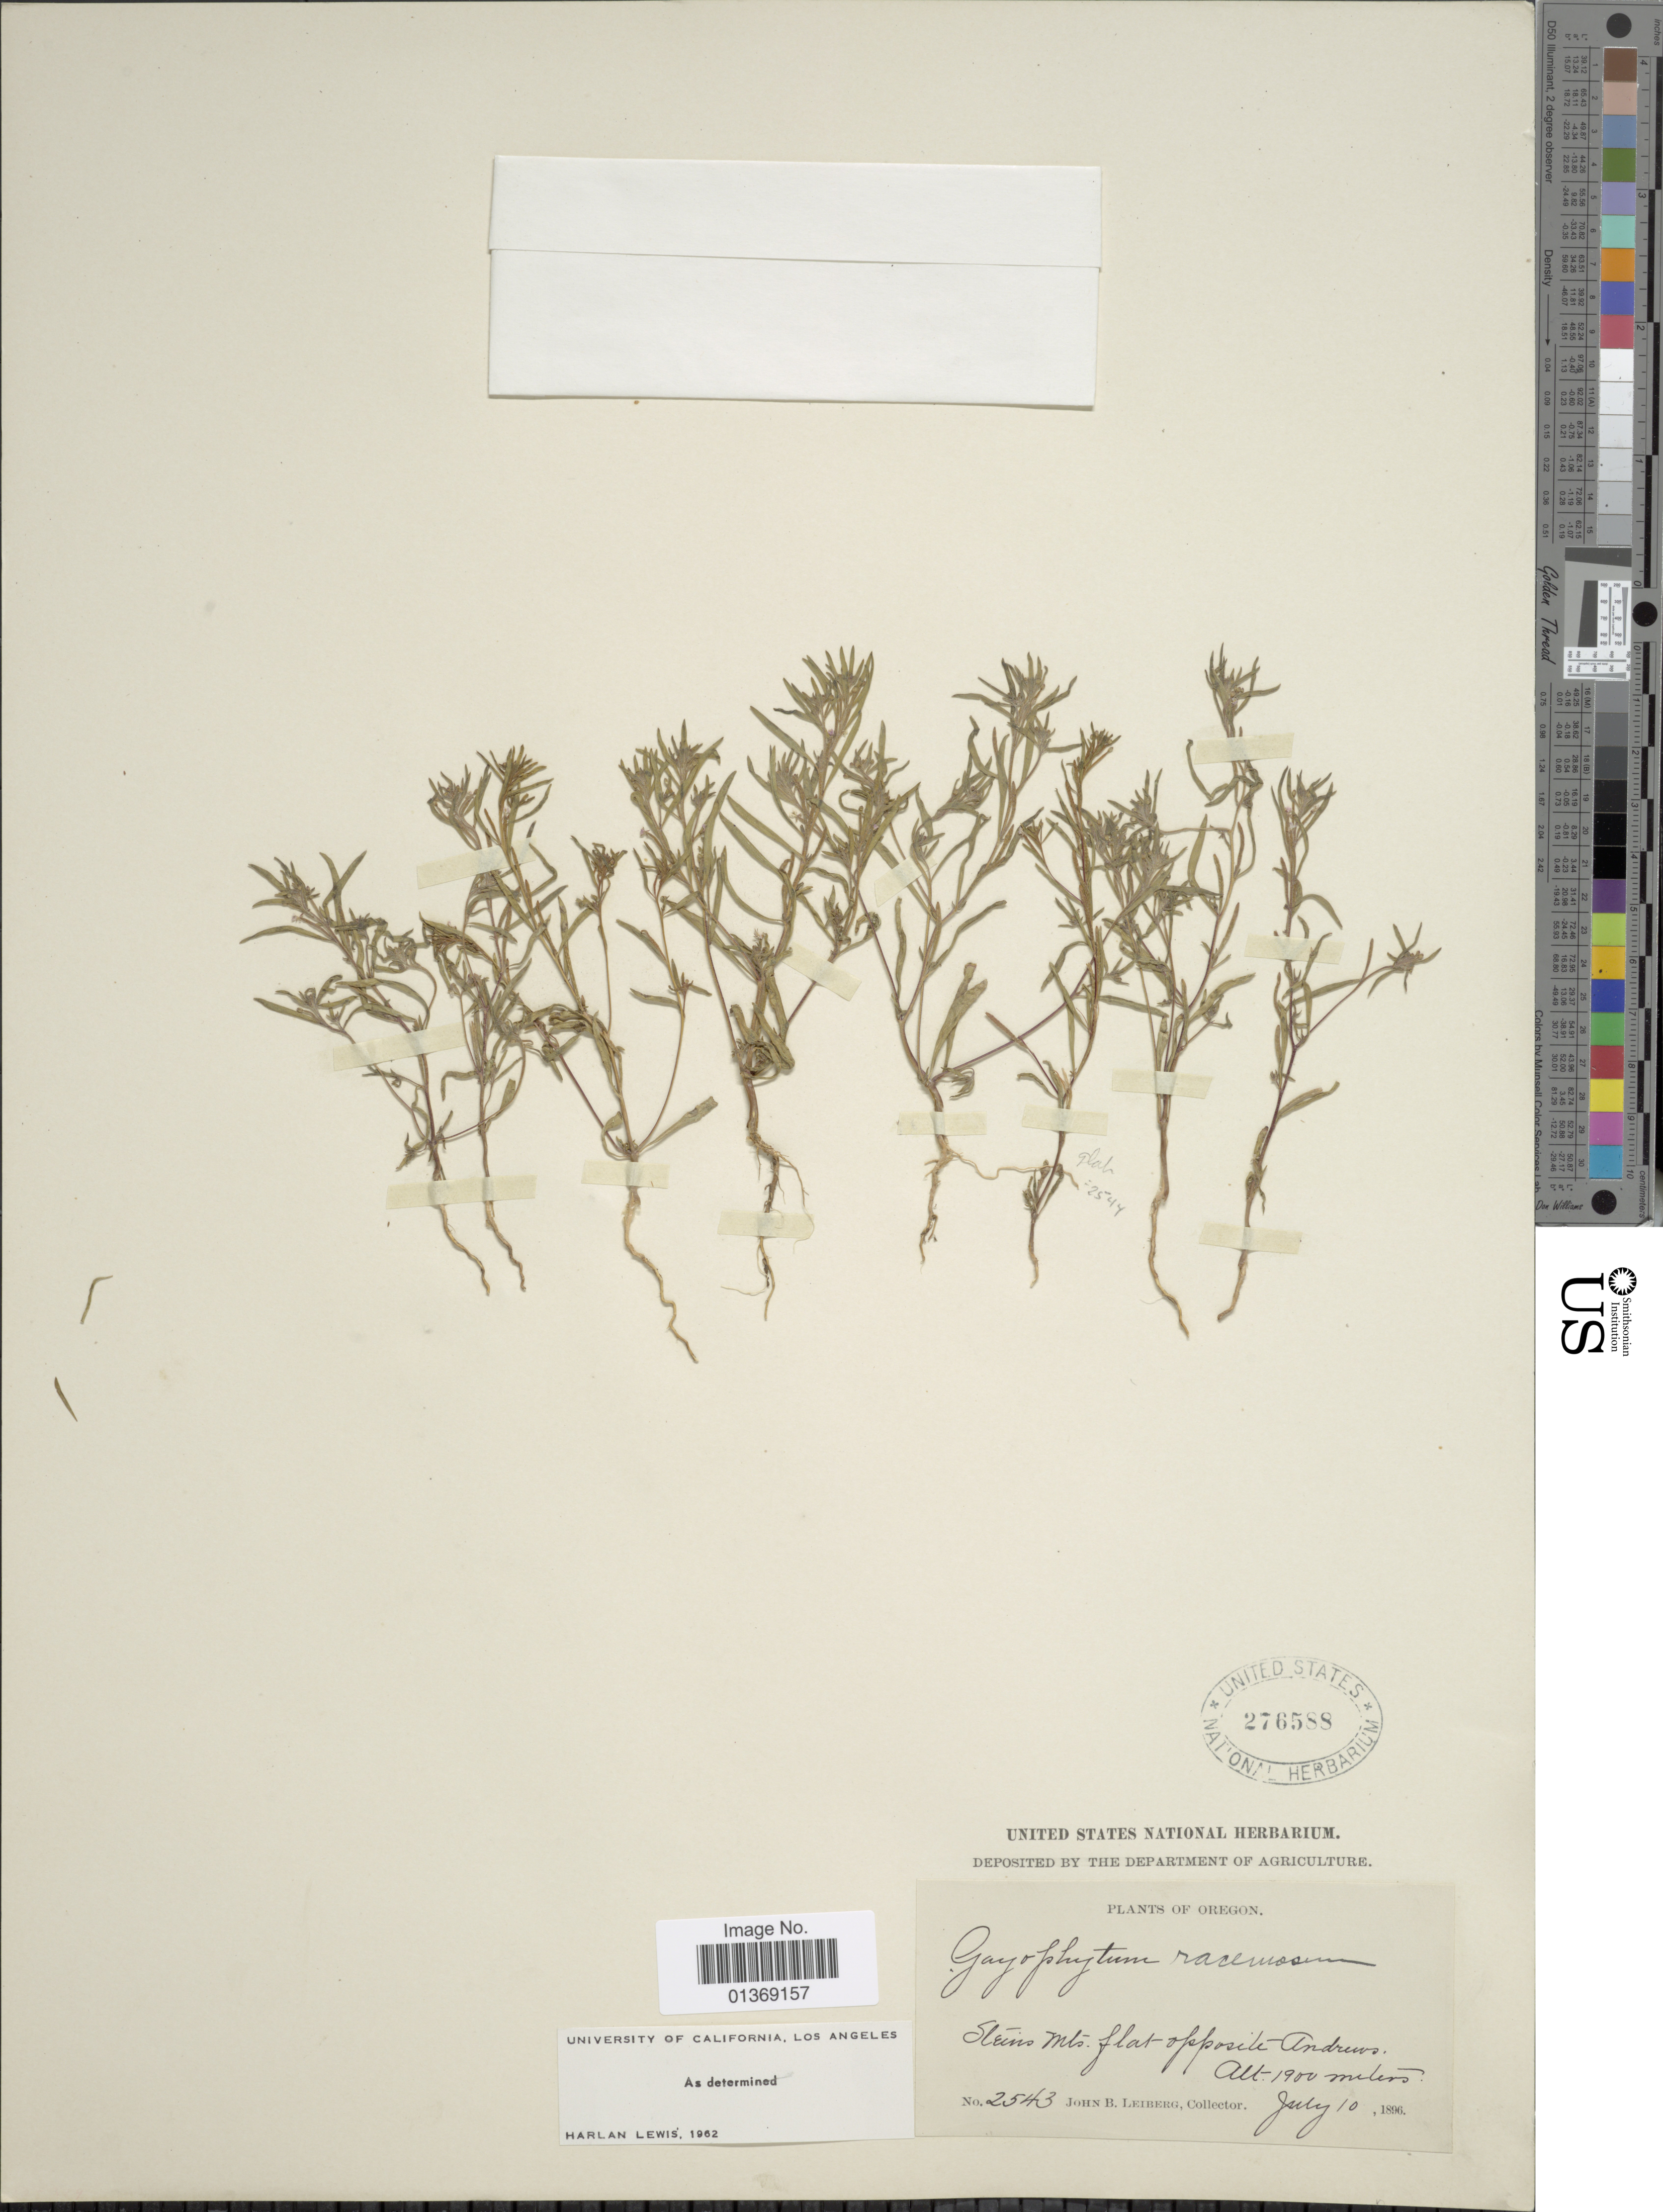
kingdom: Plantae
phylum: Tracheophyta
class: Magnoliopsida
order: Myrtales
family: Onagraceae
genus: Gayophytum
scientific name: Gayophytum racemosum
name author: Torr. & A. Gray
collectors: J. B. Leiberg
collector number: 2543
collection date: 1896-07-10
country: United States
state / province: Oregon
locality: Steins Mts. [Steens Mts.] flat opposite Andrews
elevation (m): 1900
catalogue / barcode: US 276588